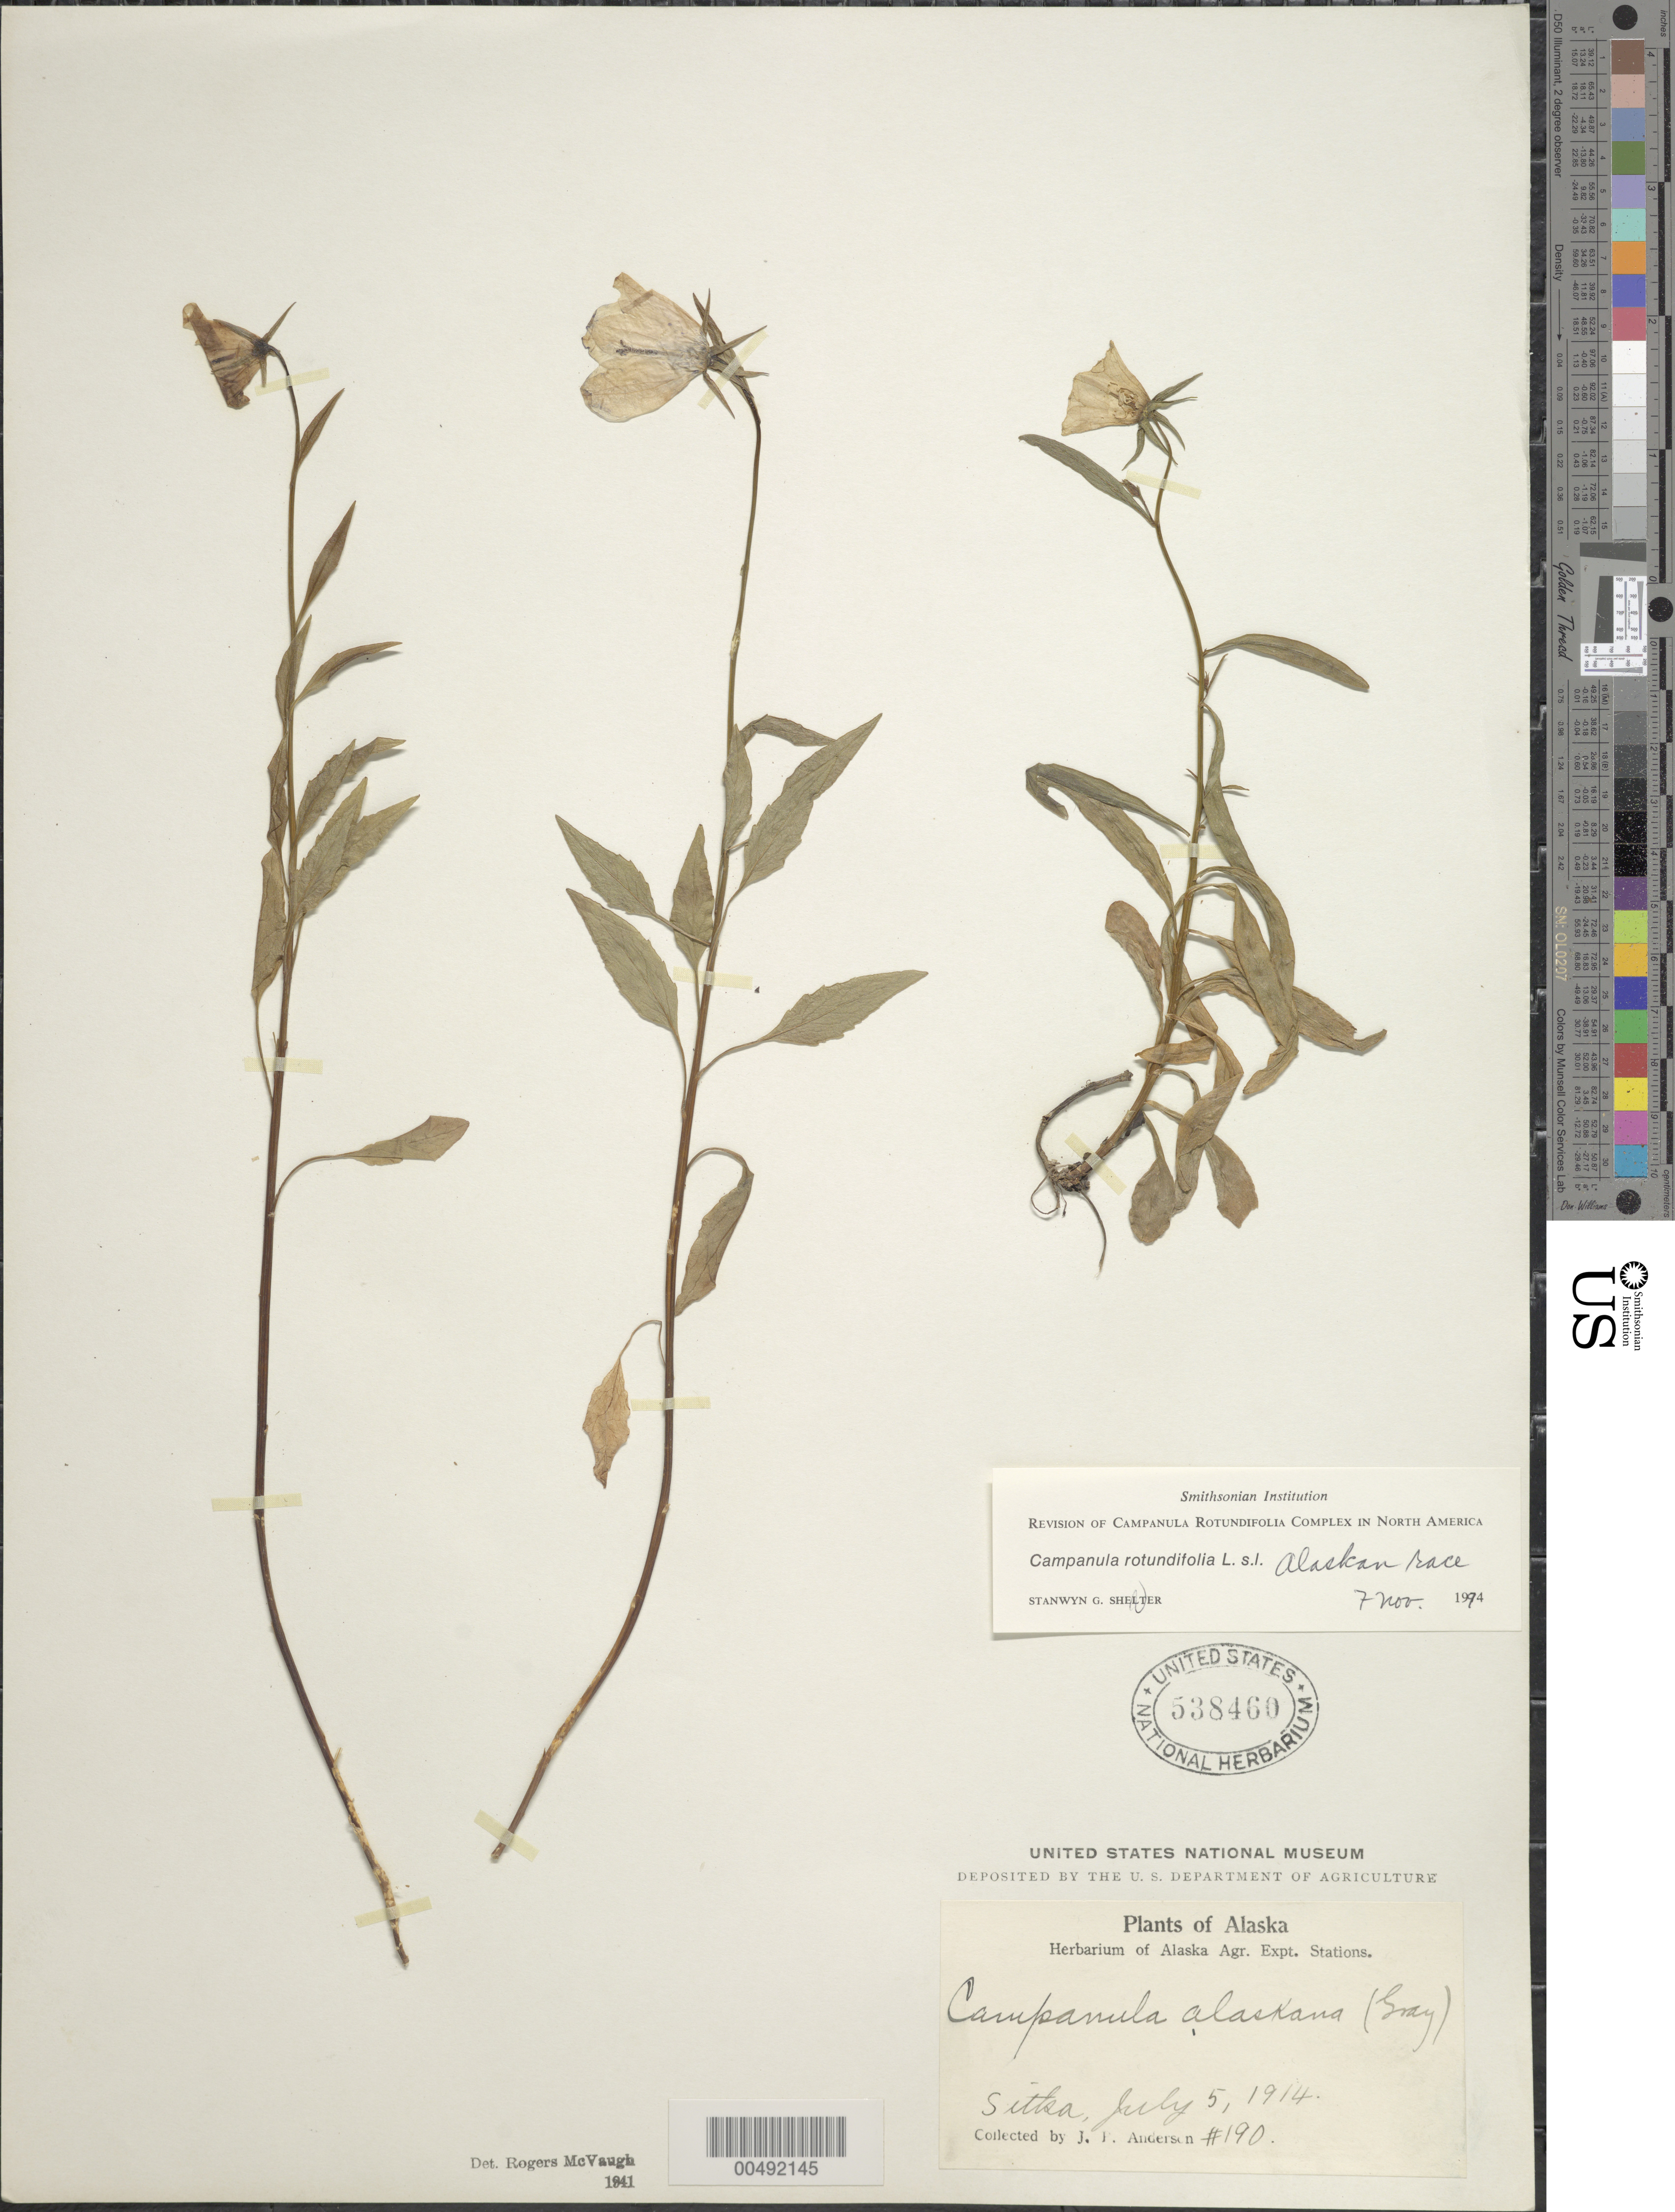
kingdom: Plantae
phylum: Tracheophyta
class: Magnoliopsida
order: Asterales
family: Campanulaceae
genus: Campanula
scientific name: Campanula rotundifolia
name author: L.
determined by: Shetler, Stanwyn G., (US), NMNH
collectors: J. P. Anderson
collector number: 190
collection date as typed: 05 Jul 1914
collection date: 1914-07-05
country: United States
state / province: Alaska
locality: Sitka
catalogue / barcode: US 538460